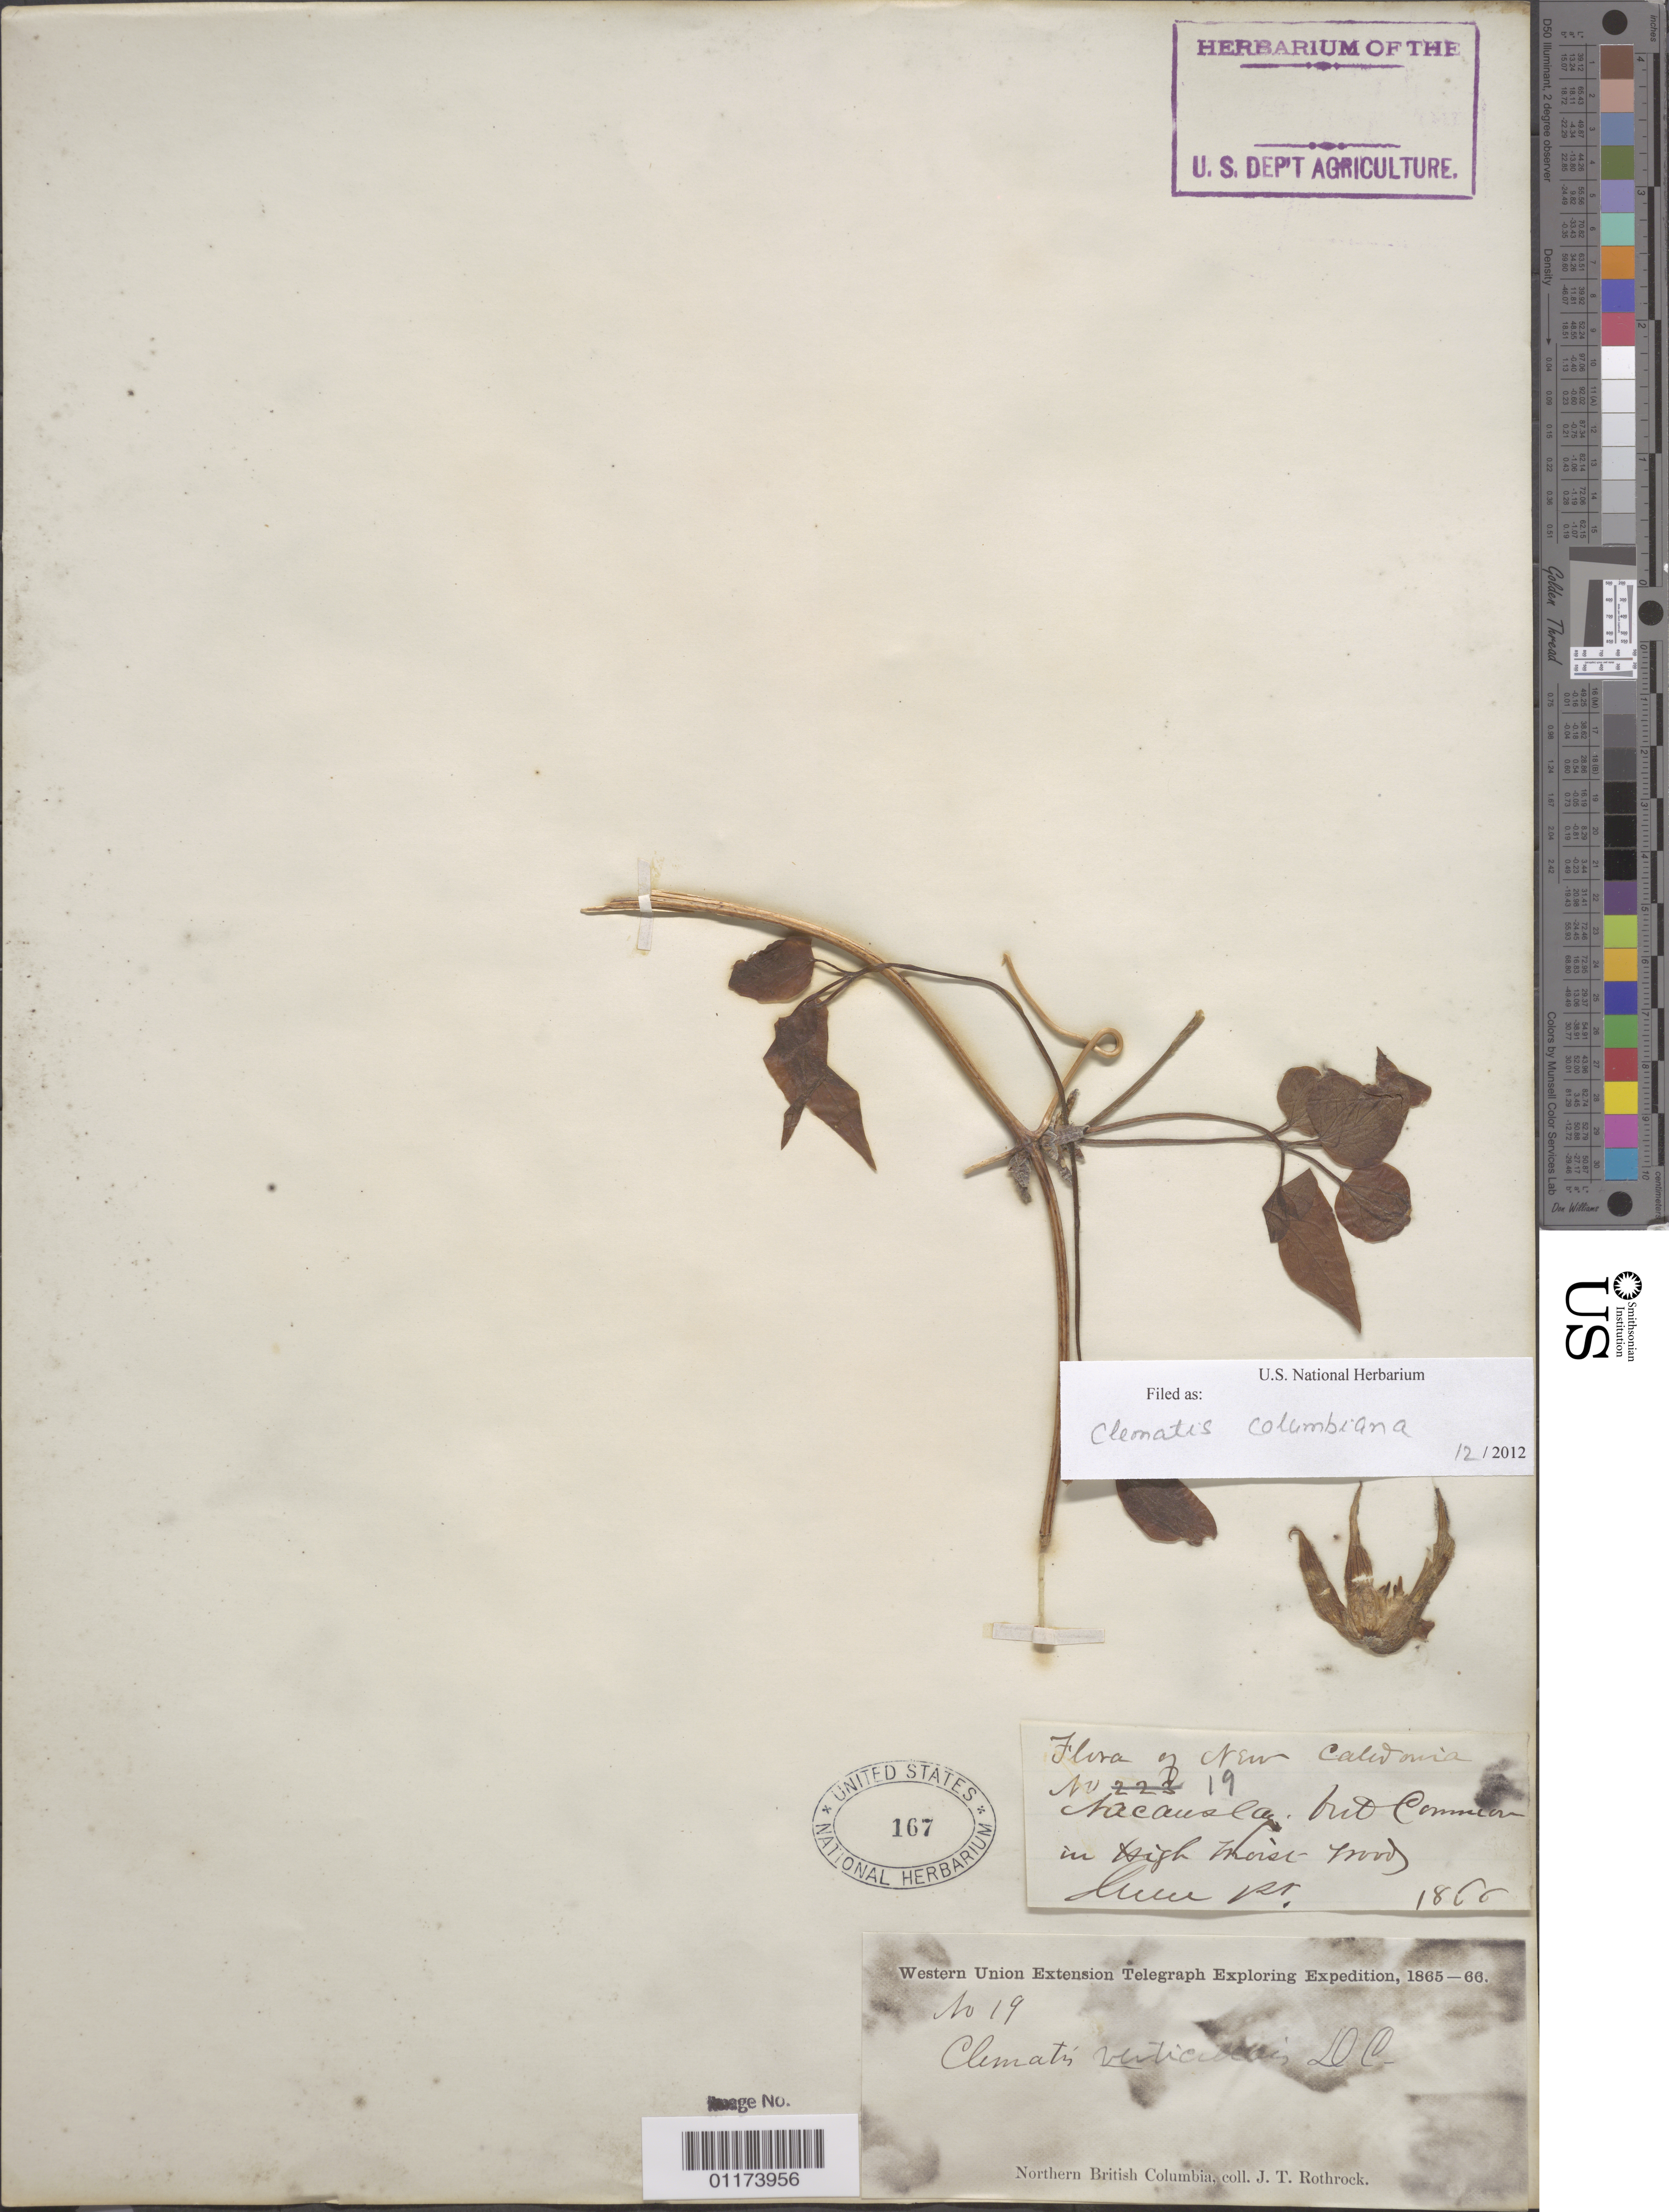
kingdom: Plantae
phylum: Tracheophyta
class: Magnoliopsida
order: Ranunculales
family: Ranunculaceae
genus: Clematis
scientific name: Clematis occidentalis var. grosseserrata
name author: (Rydb.) J.S. Pringle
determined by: Strong, M. T., (US), Smithsonian Institution - National Museum of Natural History (UNITED STATES)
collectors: J. T. Rothrock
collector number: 19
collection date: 1865/1866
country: Canada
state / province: British Columbia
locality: Northern British Columbia.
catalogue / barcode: US 167